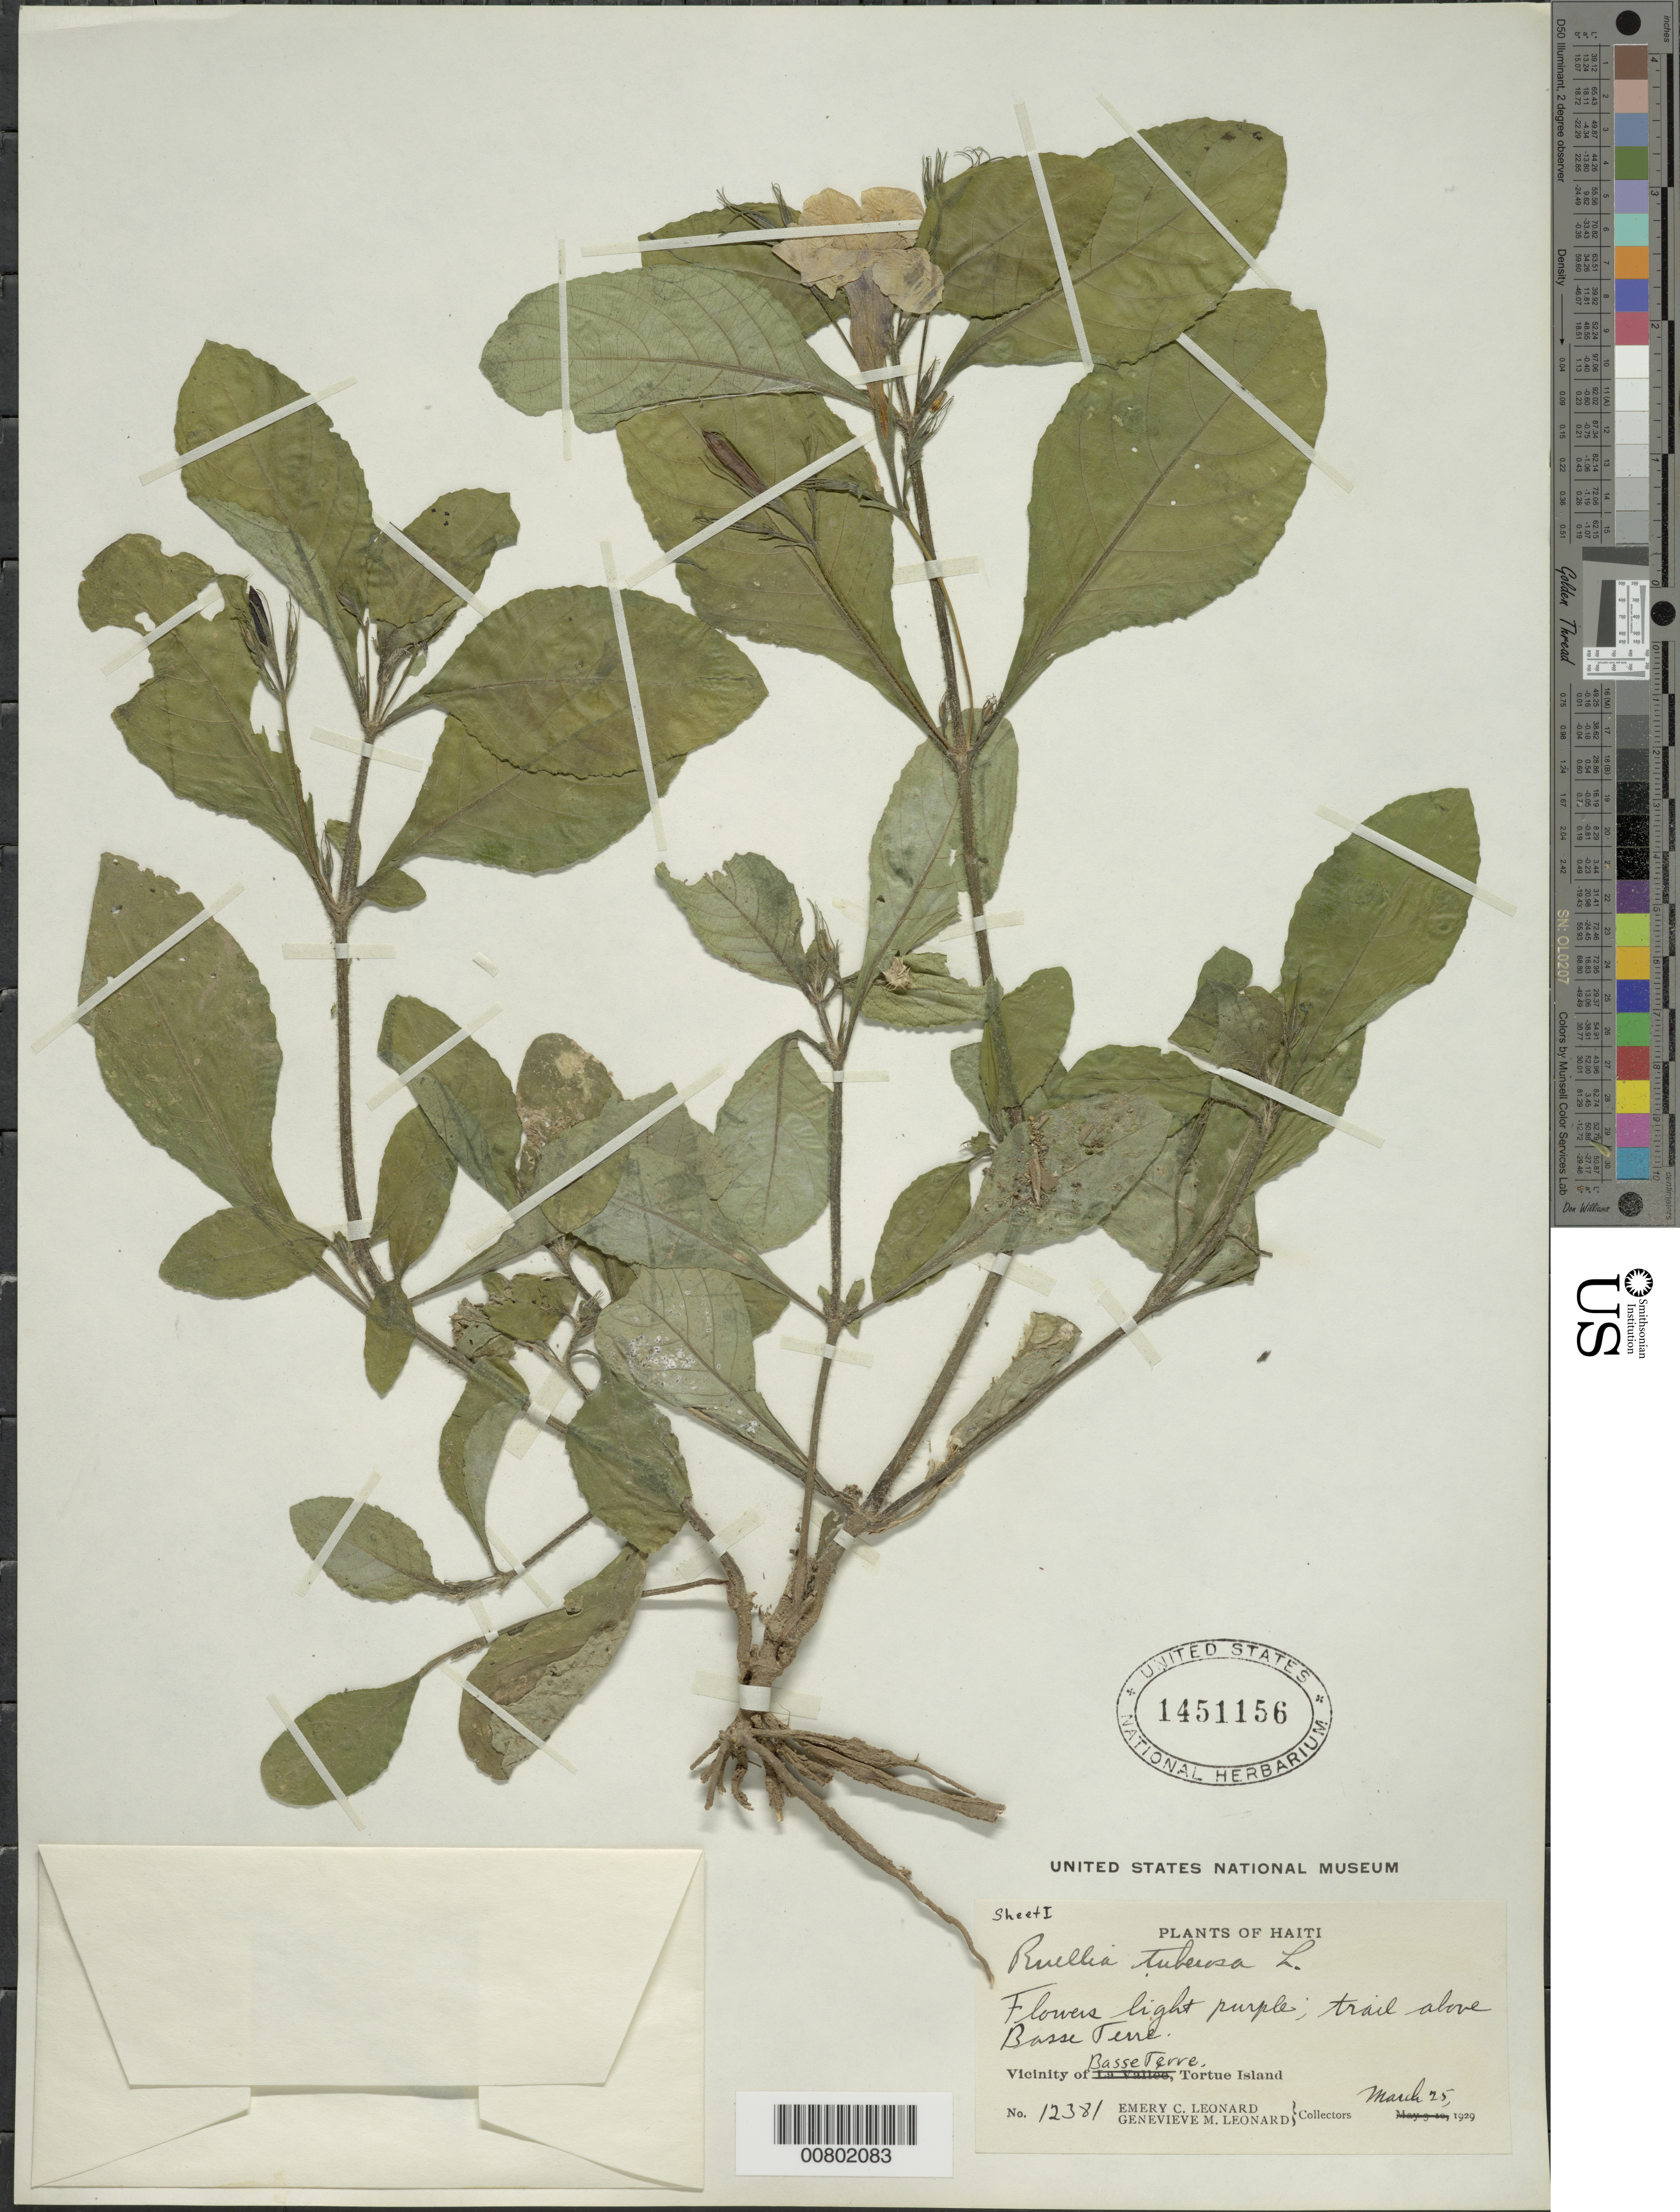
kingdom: Plantae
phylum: Tracheophyta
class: Magnoliopsida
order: Lamiales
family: Acanthaceae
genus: Ruellia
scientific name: Ruellia tuberosa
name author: L.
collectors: E. C. Leonard & G. M. Leonard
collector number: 12381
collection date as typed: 25 Mar 1929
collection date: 1929-03-25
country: Haiti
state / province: Nord-Ouest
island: Île de la Tortue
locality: Vicinity of Basse Terre, above Basse Terre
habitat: Trail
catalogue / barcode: US 1451156